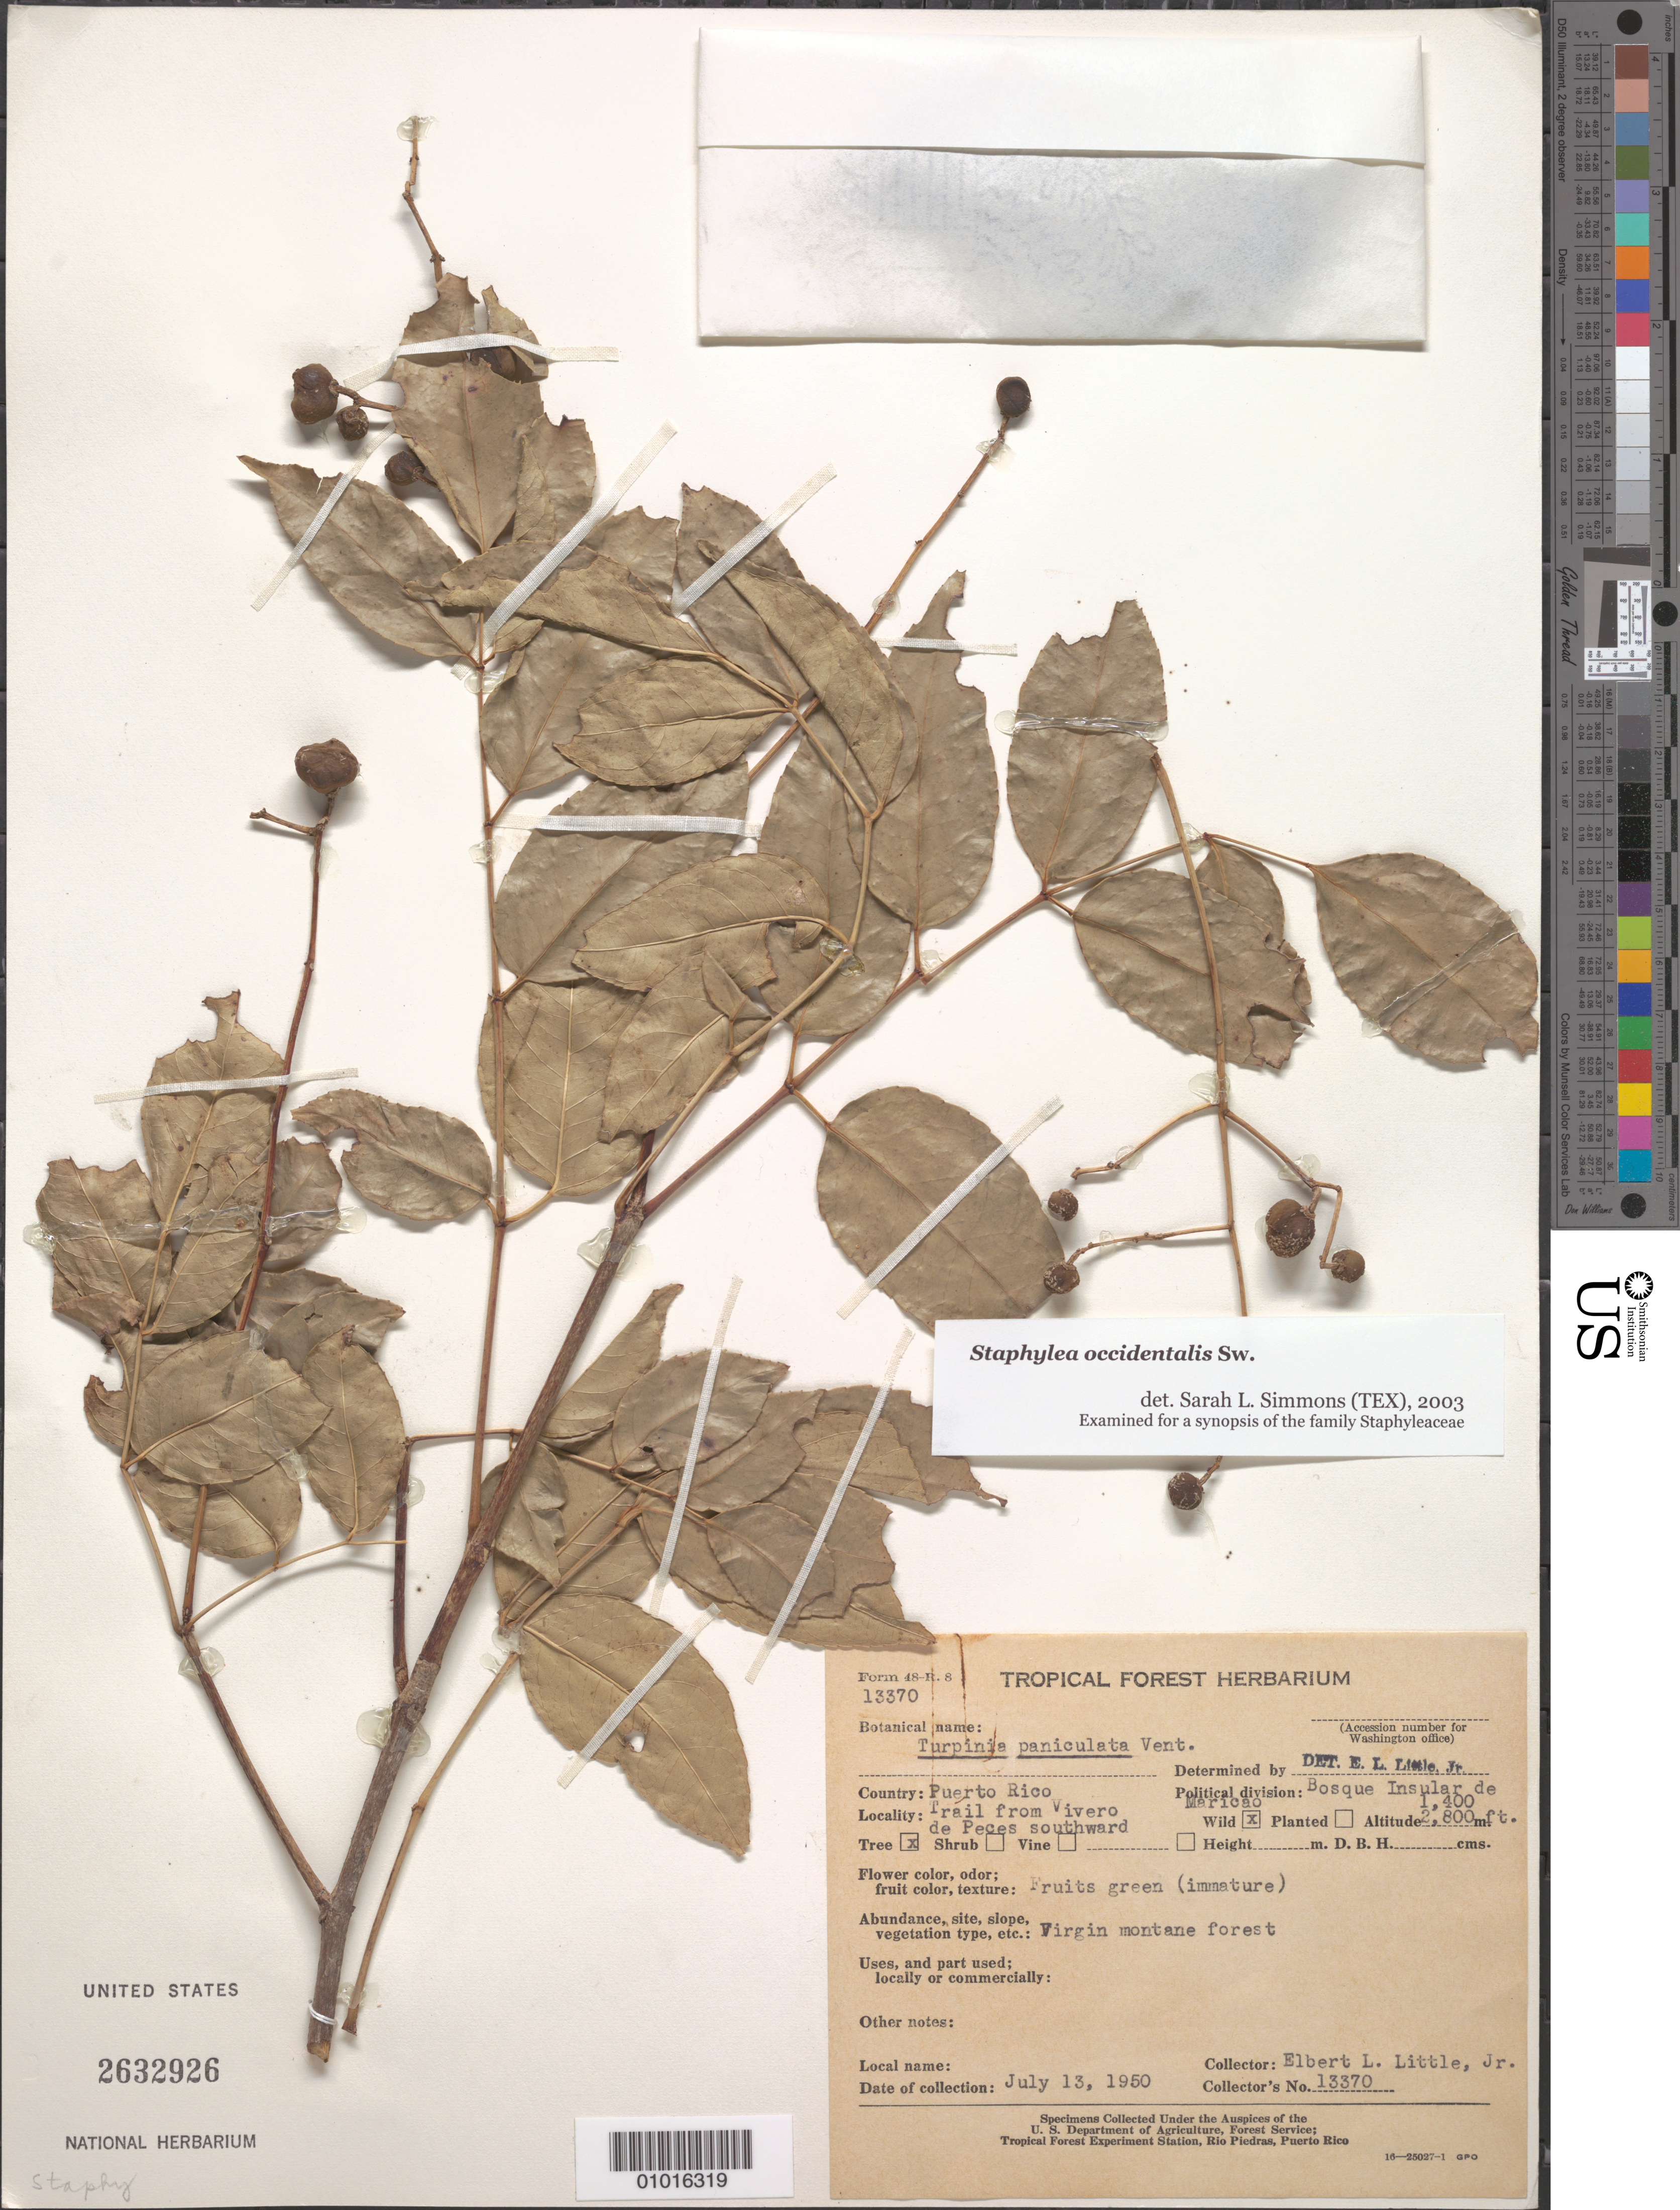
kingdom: Plantae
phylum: Tracheophyta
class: Magnoliopsida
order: Crossosomatales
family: Staphyleaceae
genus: Staphylea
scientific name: Staphylea occidentalis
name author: Sw.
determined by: Simmons, S. L.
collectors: E. L. Little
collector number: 13370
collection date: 1950-07-13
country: Puerto Rico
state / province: Maricao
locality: Bosque Insular de Maricao, Trail from Vivero de Peces southward.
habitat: Virgin montane forest.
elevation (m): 427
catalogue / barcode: US 2632926